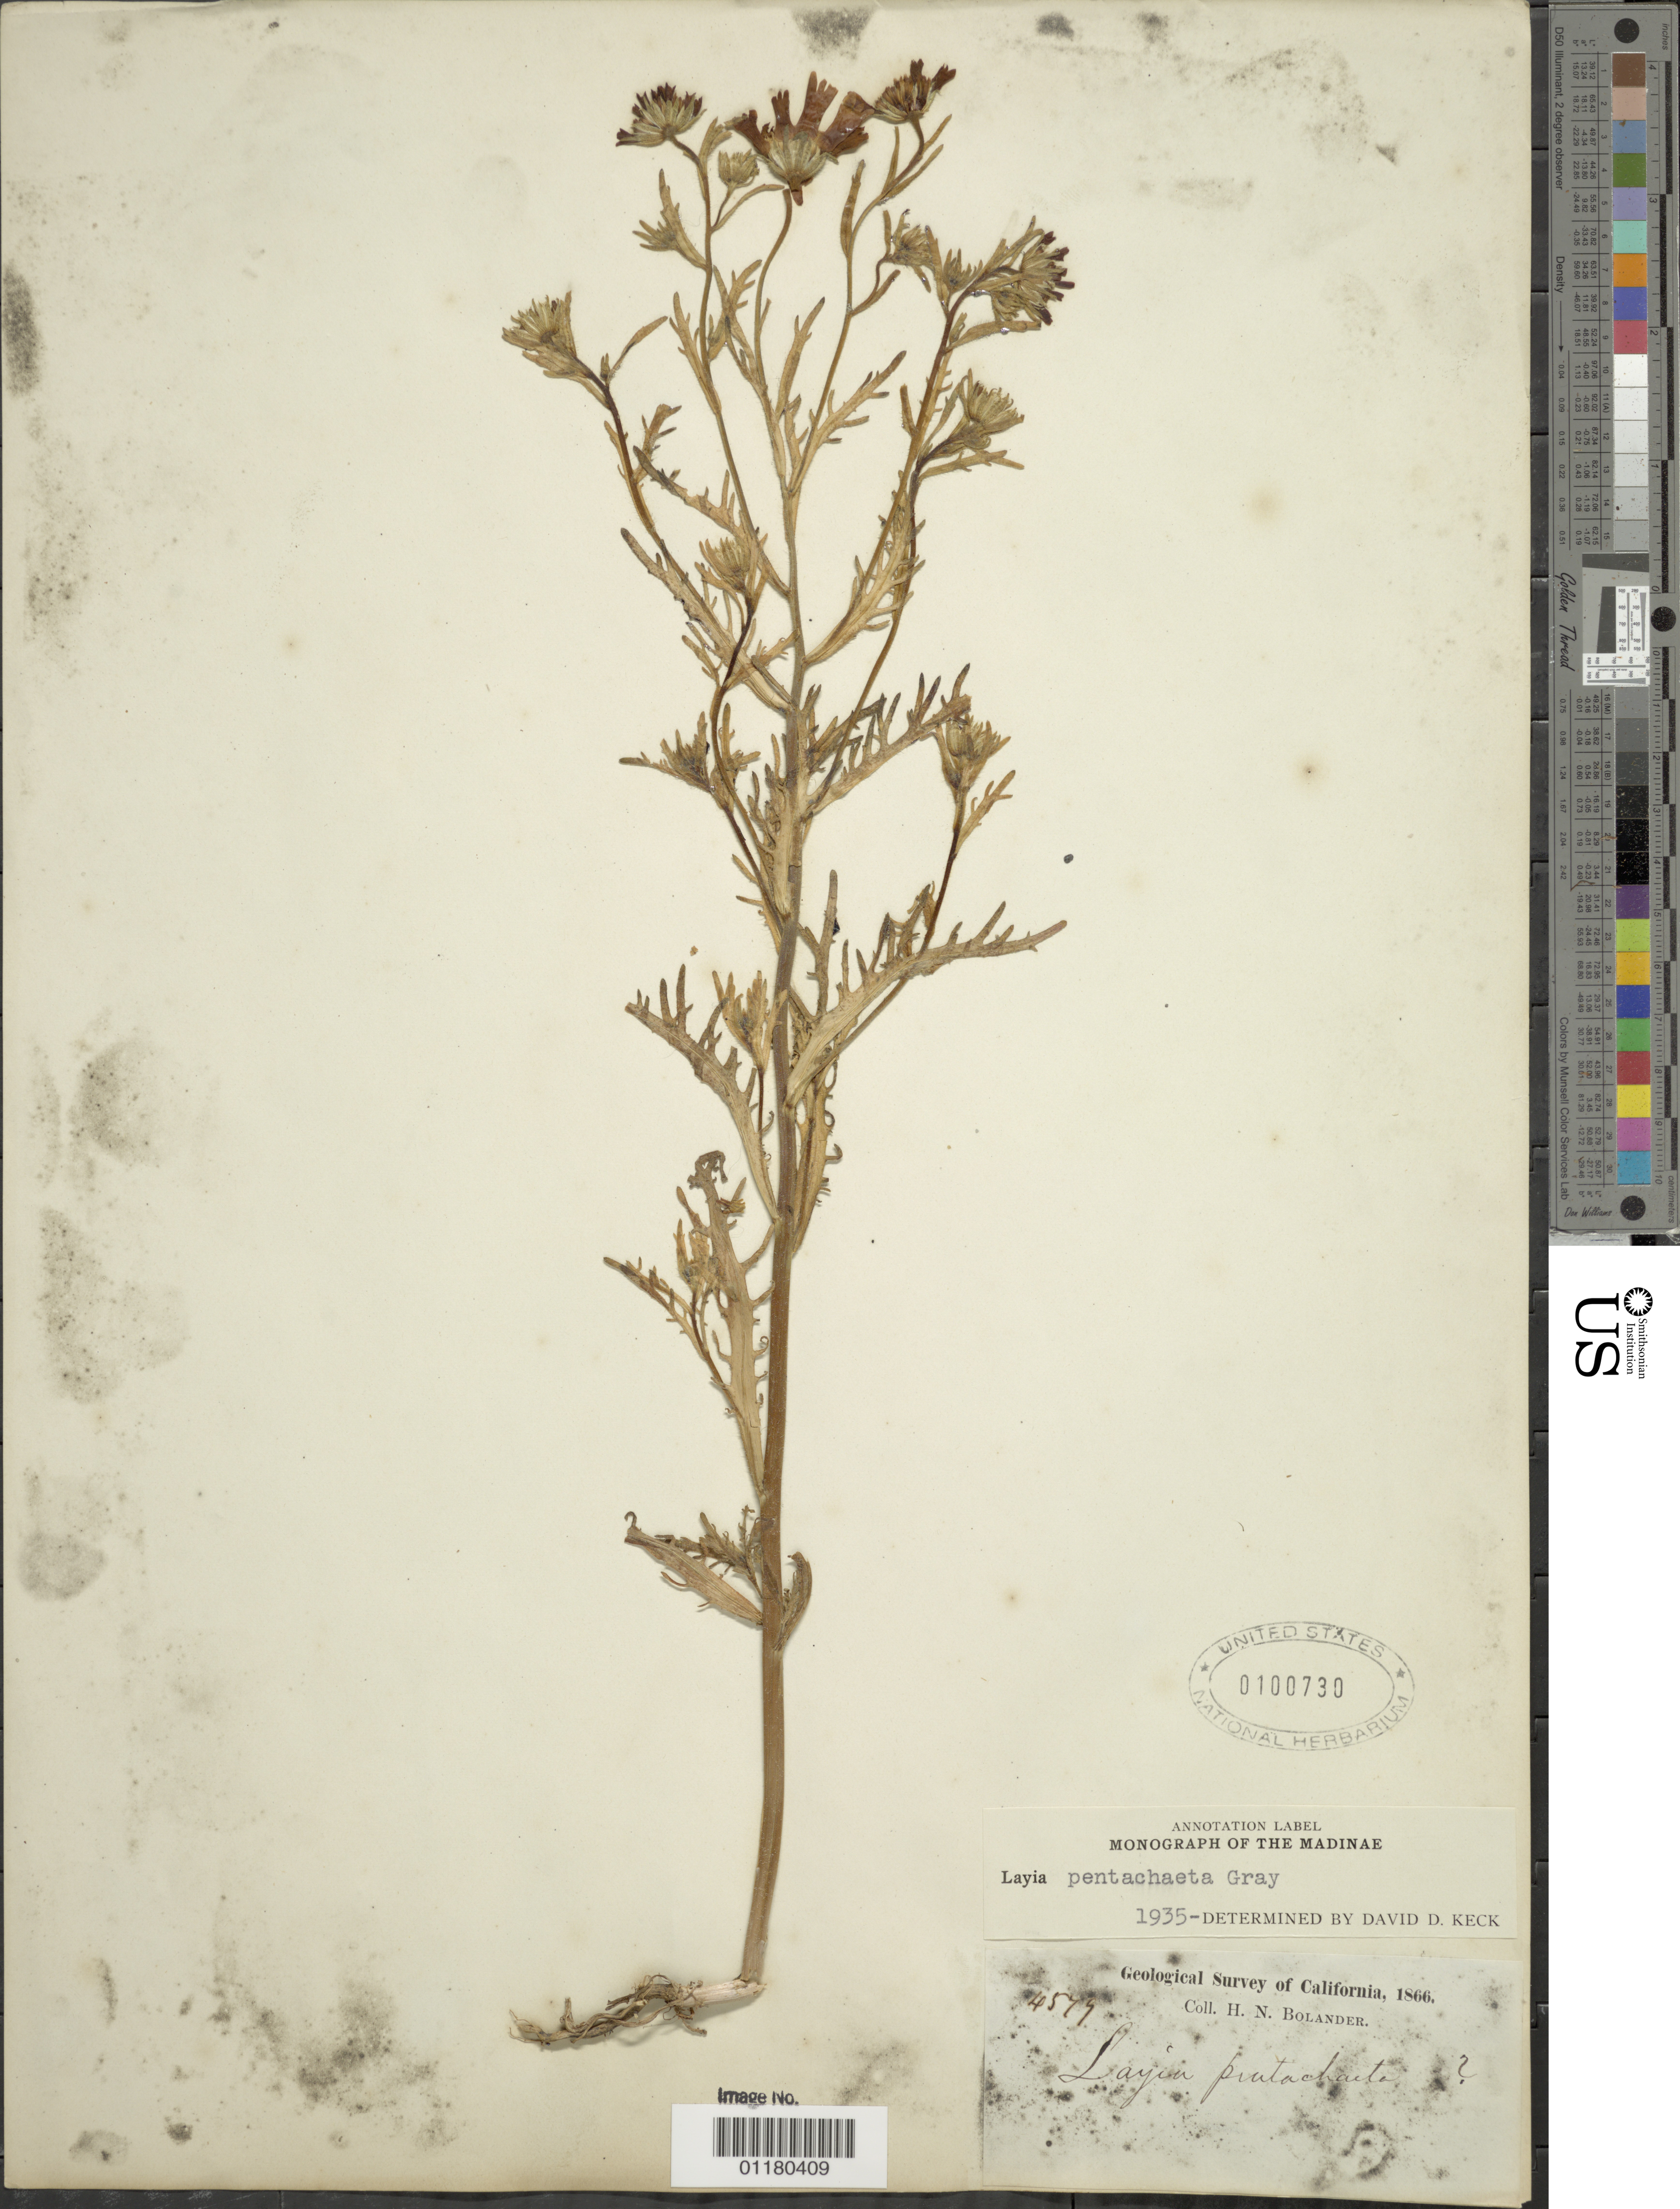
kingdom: Plantae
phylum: Tracheophyta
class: Magnoliopsida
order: Asterales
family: Asteraceae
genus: Layia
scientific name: Layia pentachaeta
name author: A. Gray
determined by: Keck, David D.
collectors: H. Bolander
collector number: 4579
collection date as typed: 1866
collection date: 1866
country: United States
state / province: California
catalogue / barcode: US 100730